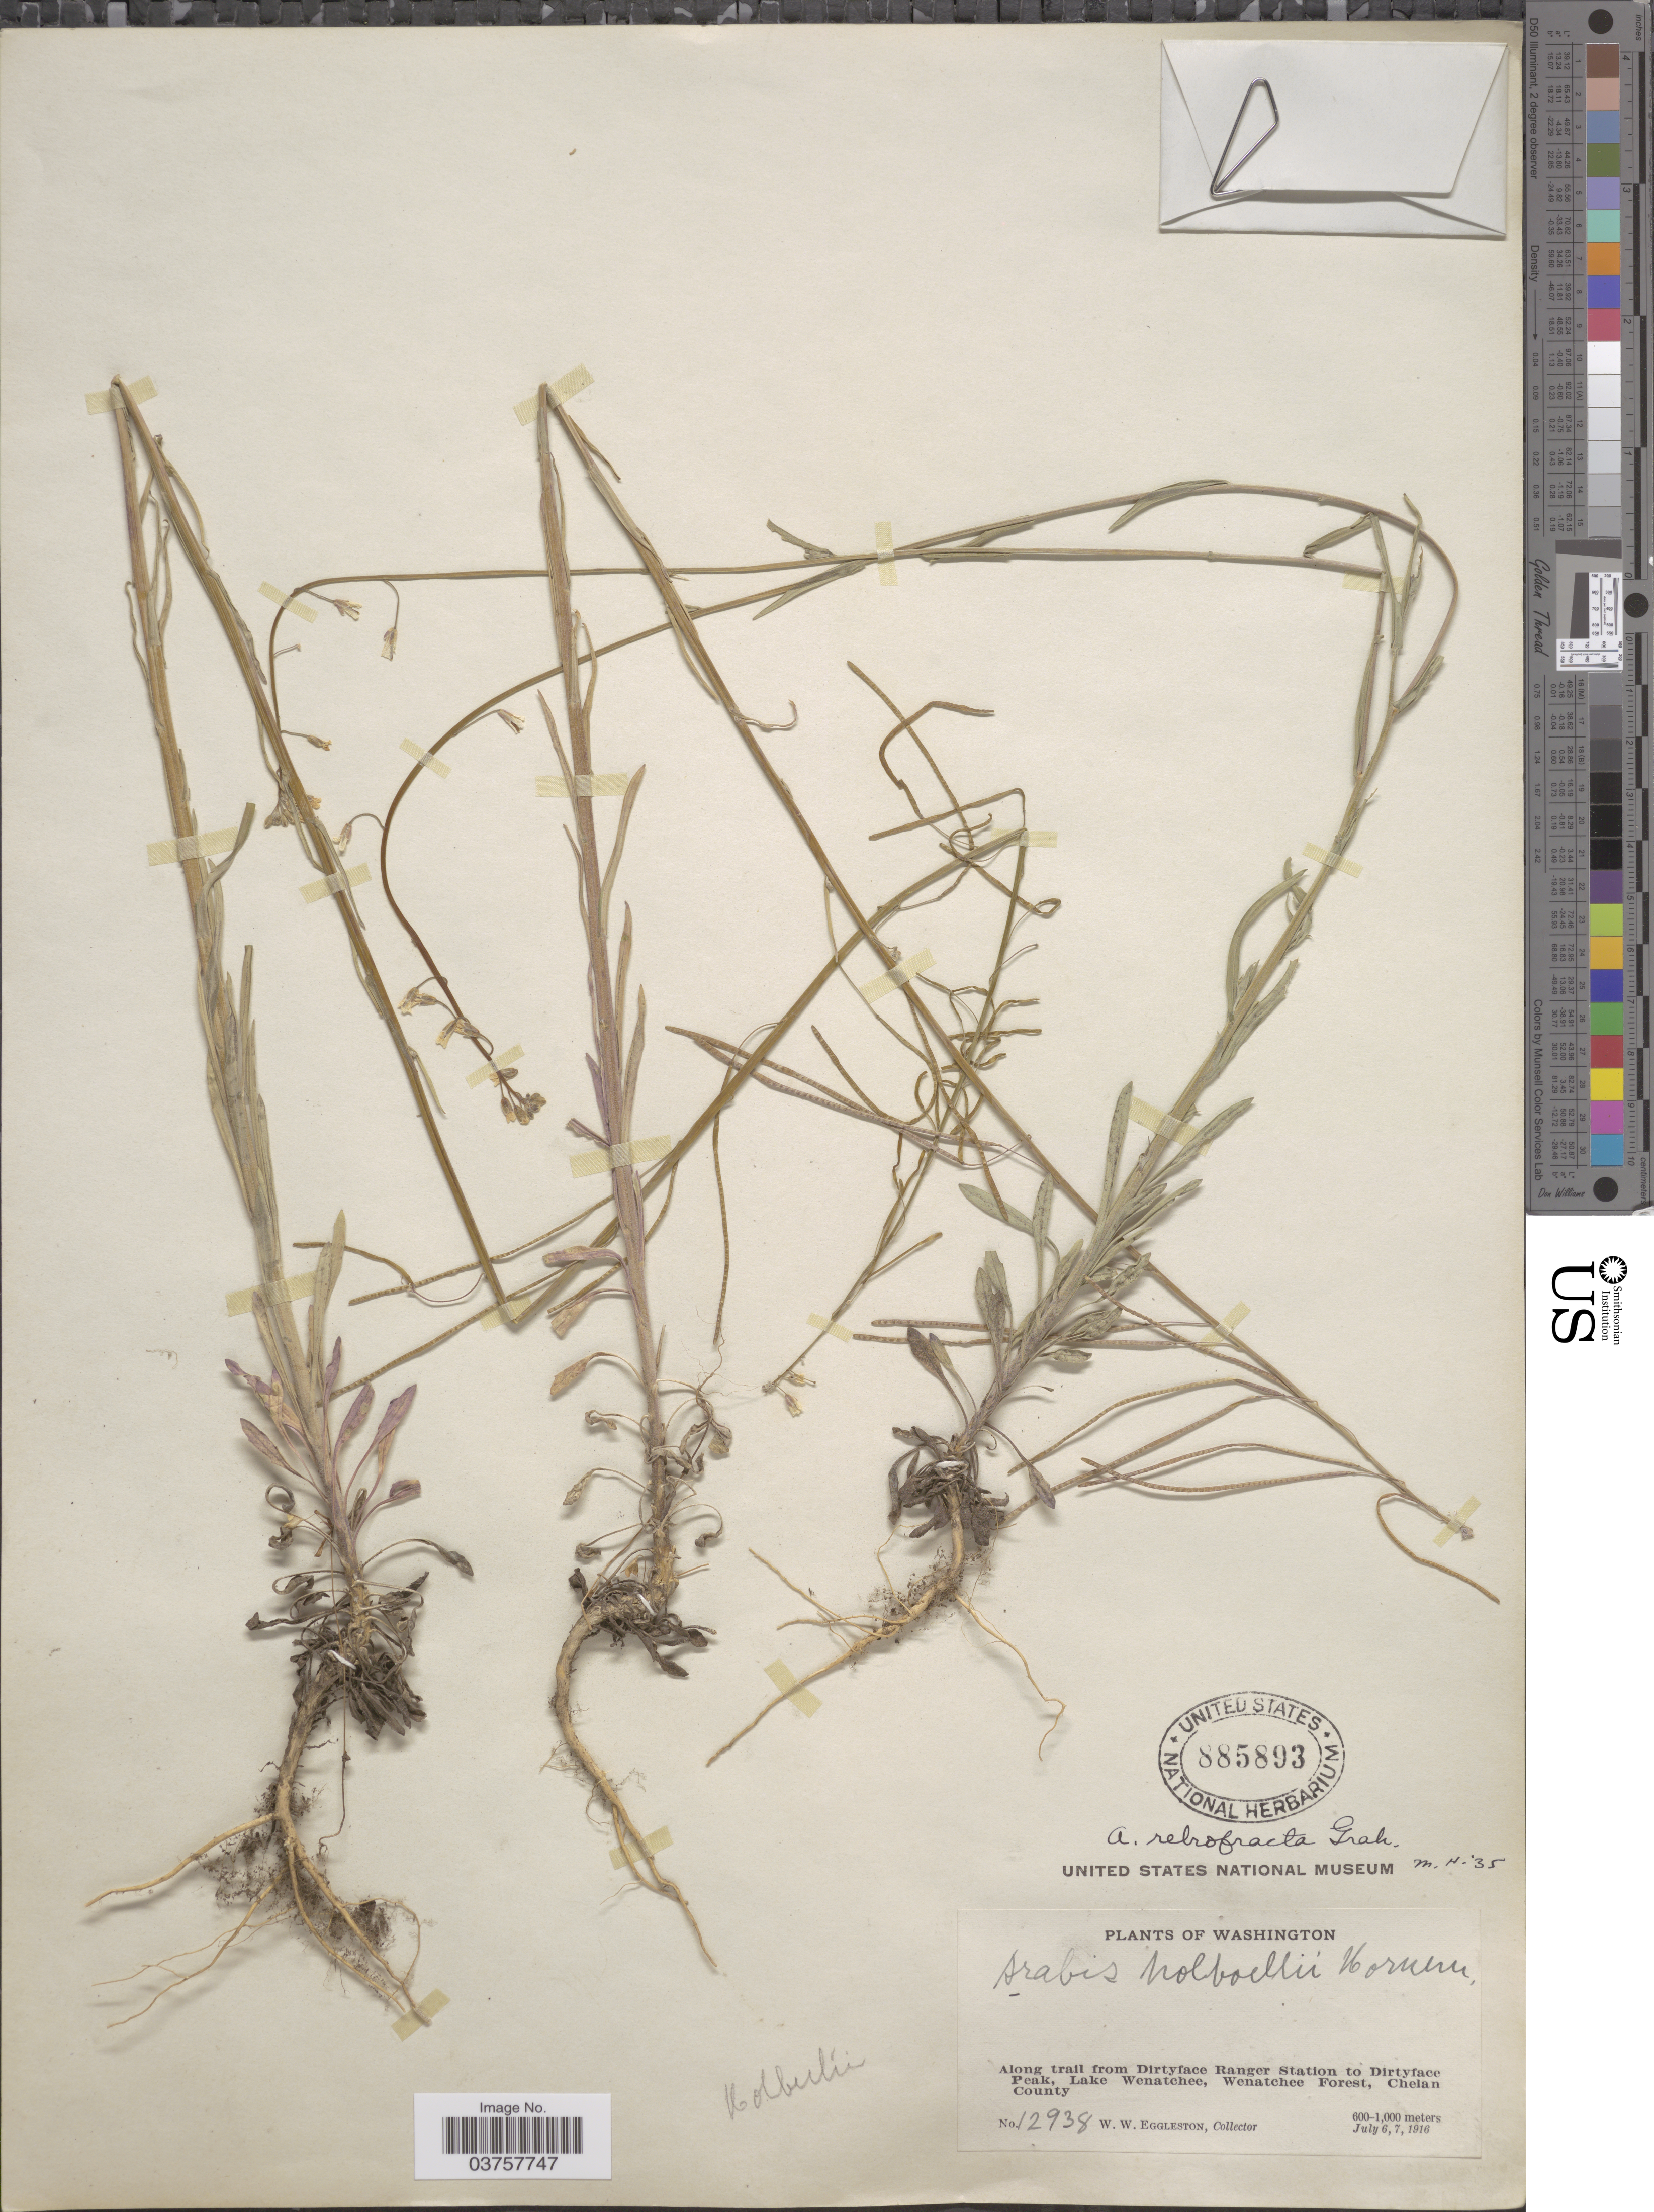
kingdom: Plantae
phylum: Tracheophyta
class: Magnoliopsida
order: Brassicales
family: Brassicaceae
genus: Arabis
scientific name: Arabis holboellii var. retrofracta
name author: Rydb.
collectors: W. W. Eggleston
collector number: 12938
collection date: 1916-07-06/1916-07-07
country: United States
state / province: Washington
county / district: Chelan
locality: Along trail from Dirtyface Ranger Station to Dirtyface Peak, Lake Wenatchee, Wenatchee Forest, Chelan County.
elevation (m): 600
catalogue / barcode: US 885893